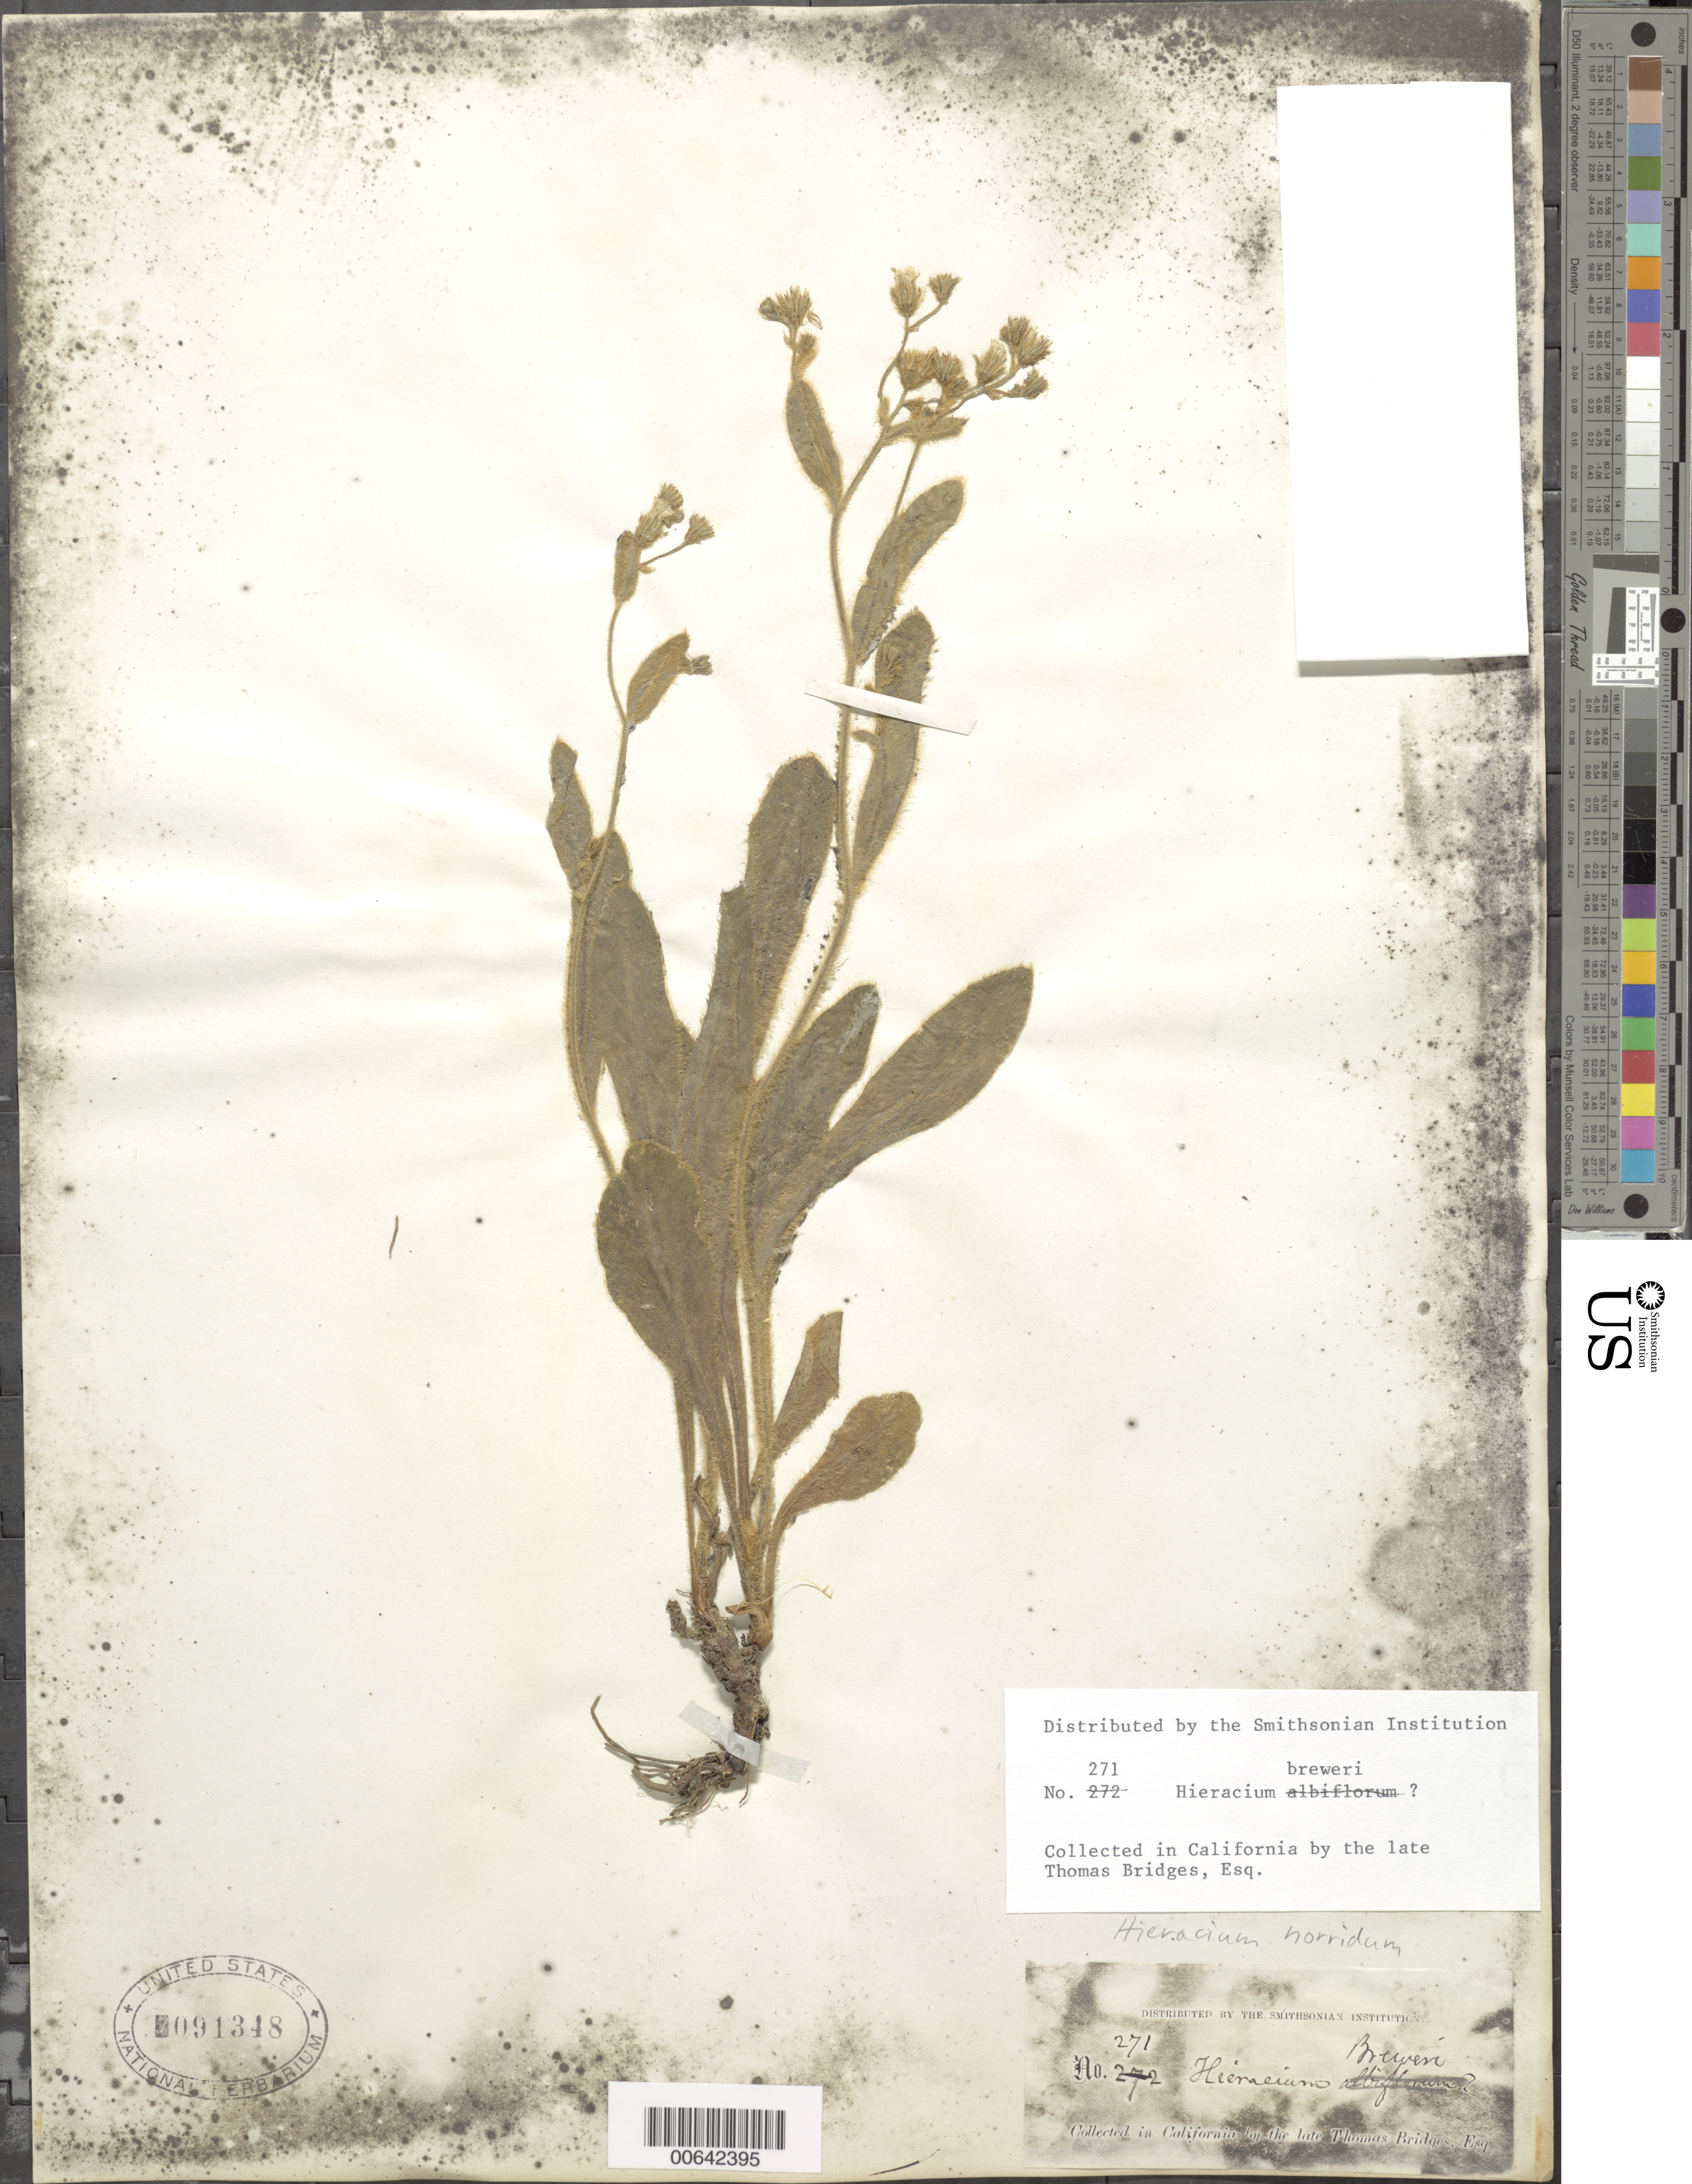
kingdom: Plantae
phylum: Tracheophyta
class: Magnoliopsida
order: Asterales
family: Asteraceae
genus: Hieracium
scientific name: Hieracium horridum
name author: Fr.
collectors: T. Bridges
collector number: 271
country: United States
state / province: California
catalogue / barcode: US 91348